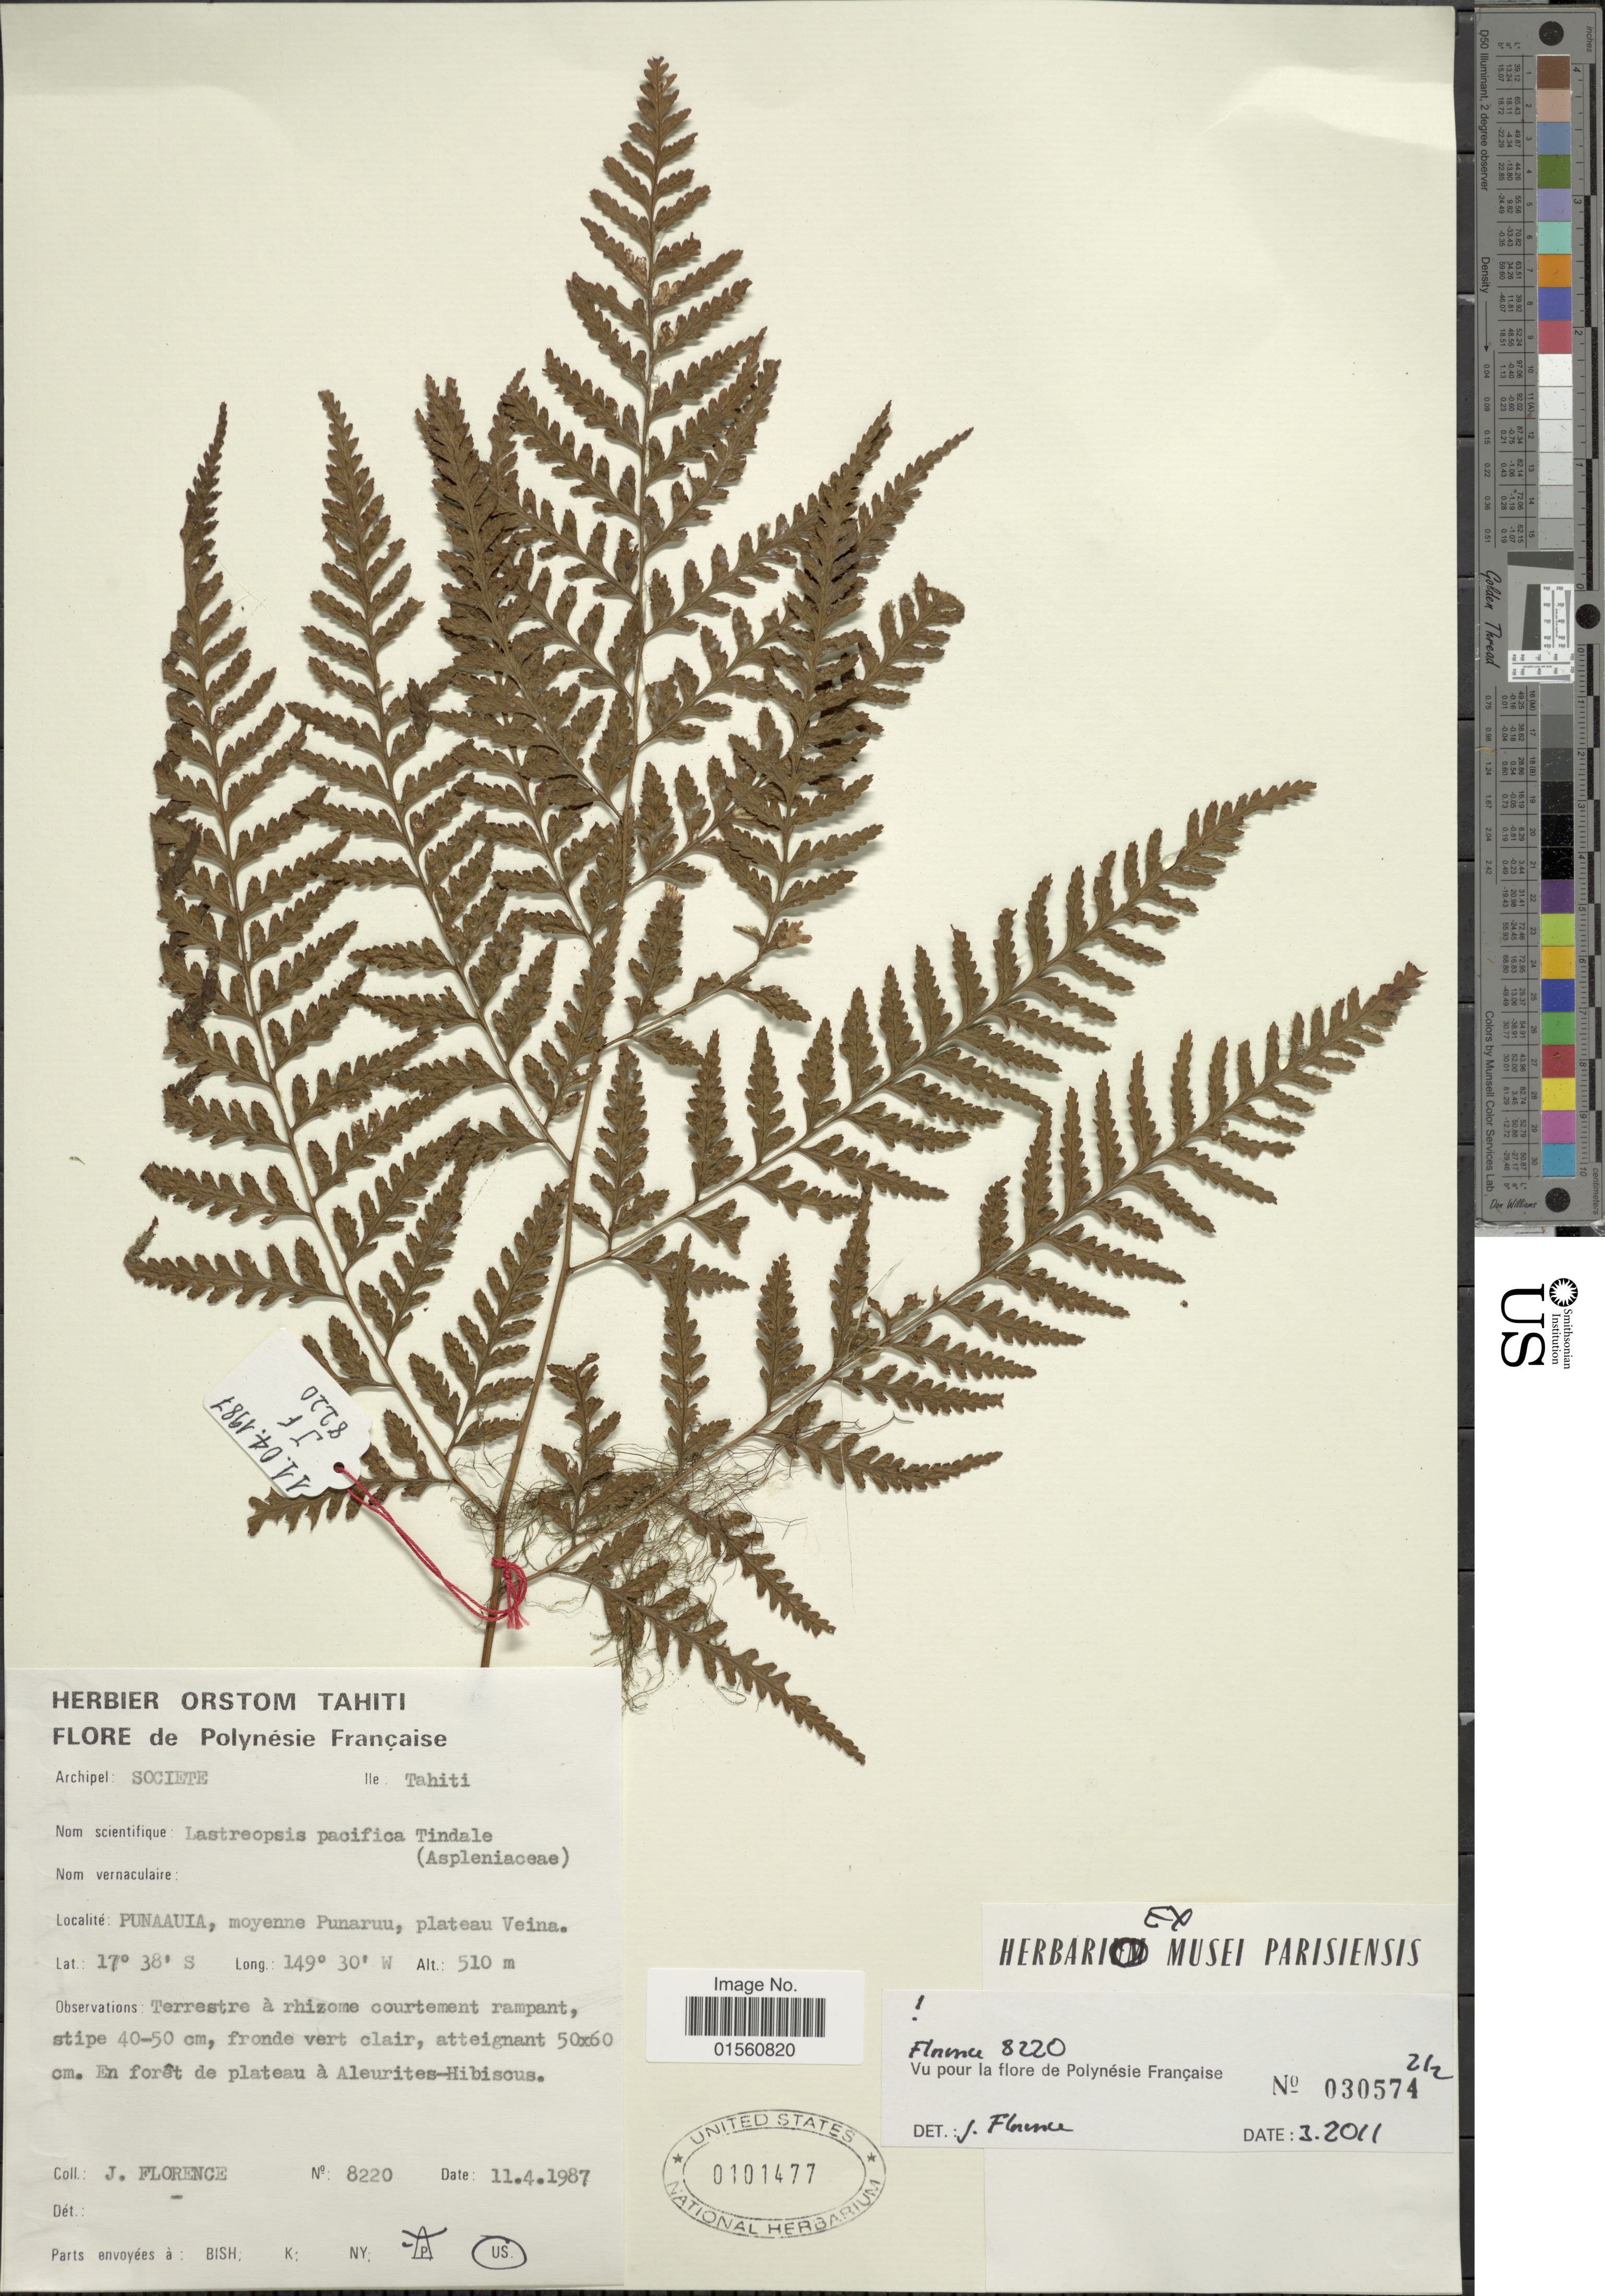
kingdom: Plantae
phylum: Tracheophyta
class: Polypodiopsida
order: Polypodiales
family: Dryopteridaceae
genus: Parapolystichum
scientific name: Parapolystichum pacificum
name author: (Tind.) J.J.S. Gardner & Nagalingum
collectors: J. Florence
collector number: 8220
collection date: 1987-04-11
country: French Polynesia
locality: Archipel: Society, Ile: Tahiti, Punaauia, moyene Punaruu, plateau Veina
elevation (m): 510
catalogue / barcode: US 101477